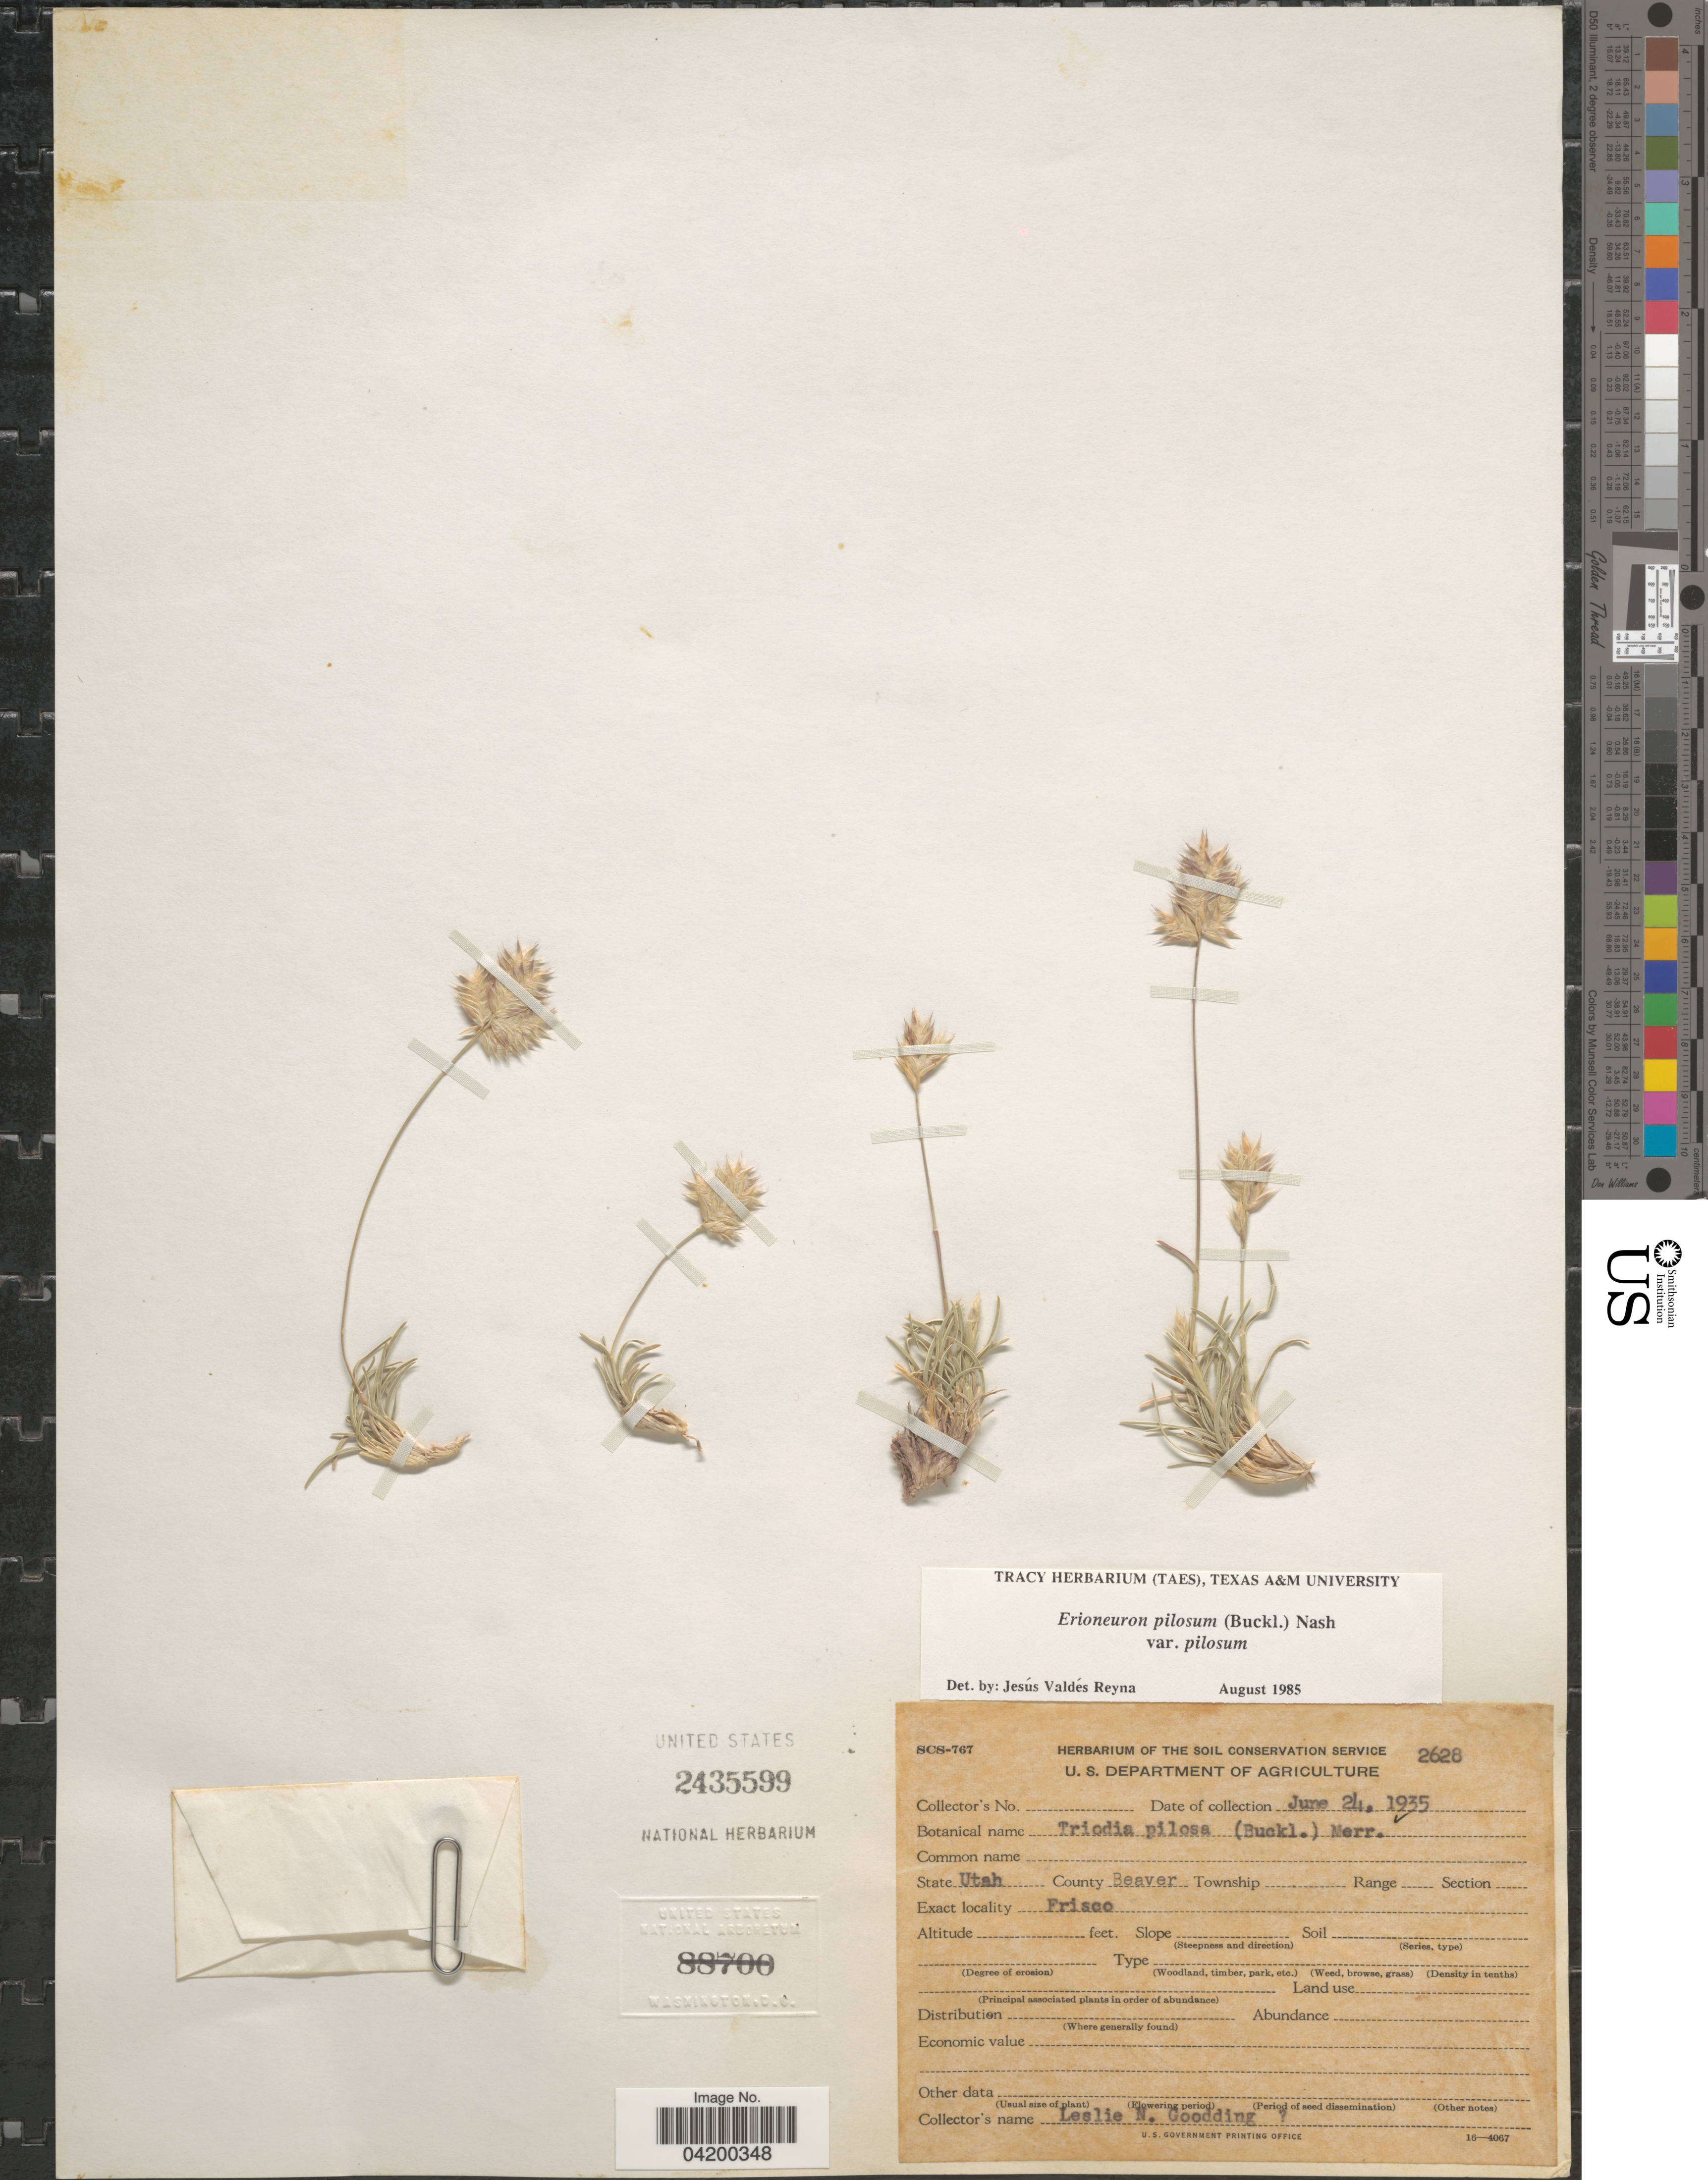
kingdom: Plantae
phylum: Tracheophyta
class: Liliopsida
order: Poales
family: Poaceae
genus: Erioneuron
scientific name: Erioneuron pilosum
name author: (Buckley) Nash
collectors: L. N. Goodding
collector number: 2628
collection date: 1935-06-24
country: United States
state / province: Utah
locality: County Beaver. Frisco.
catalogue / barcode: US 2435599